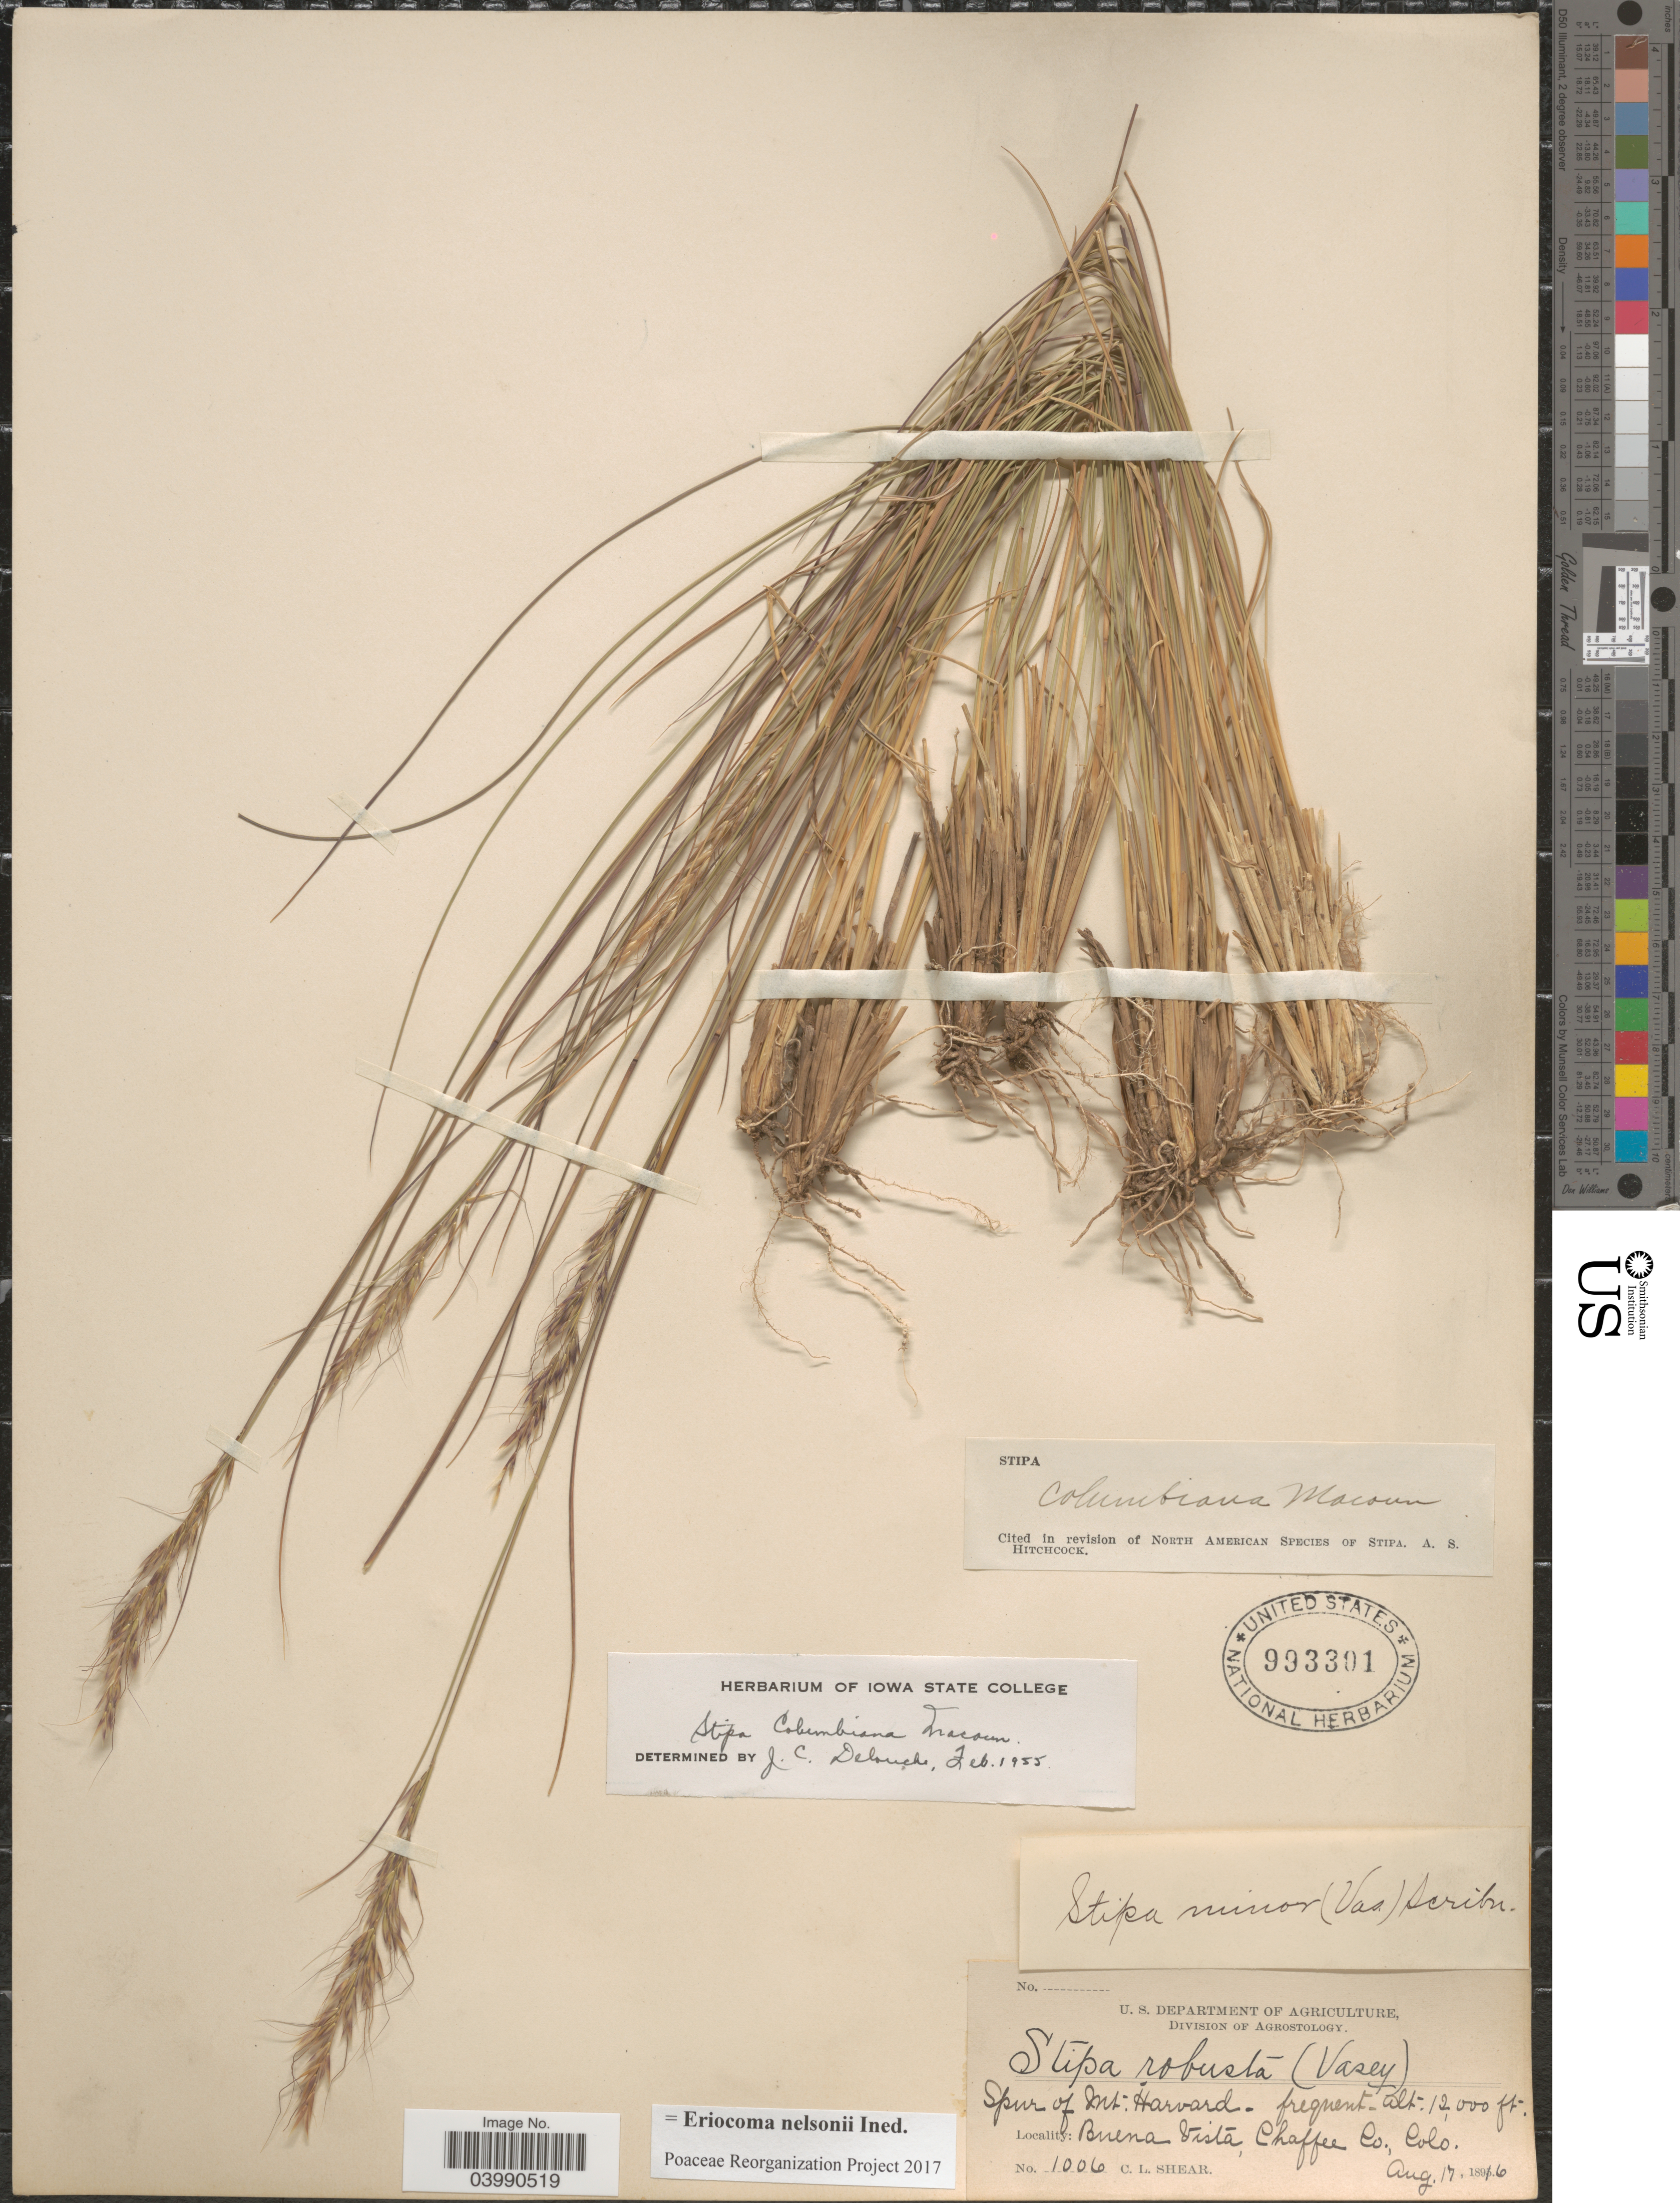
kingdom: Plantae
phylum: Tracheophyta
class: Liliopsida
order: Poales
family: Poaceae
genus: Eriocoma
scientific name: Eriocoma nelsonii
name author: (Scribn.) Romasch.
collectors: C. L. Shear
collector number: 1006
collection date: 1816-08-17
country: United States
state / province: Colorado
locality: Spur of Mt. Harvard- Buena Vista Chaffee Co.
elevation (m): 3658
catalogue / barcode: US 993301